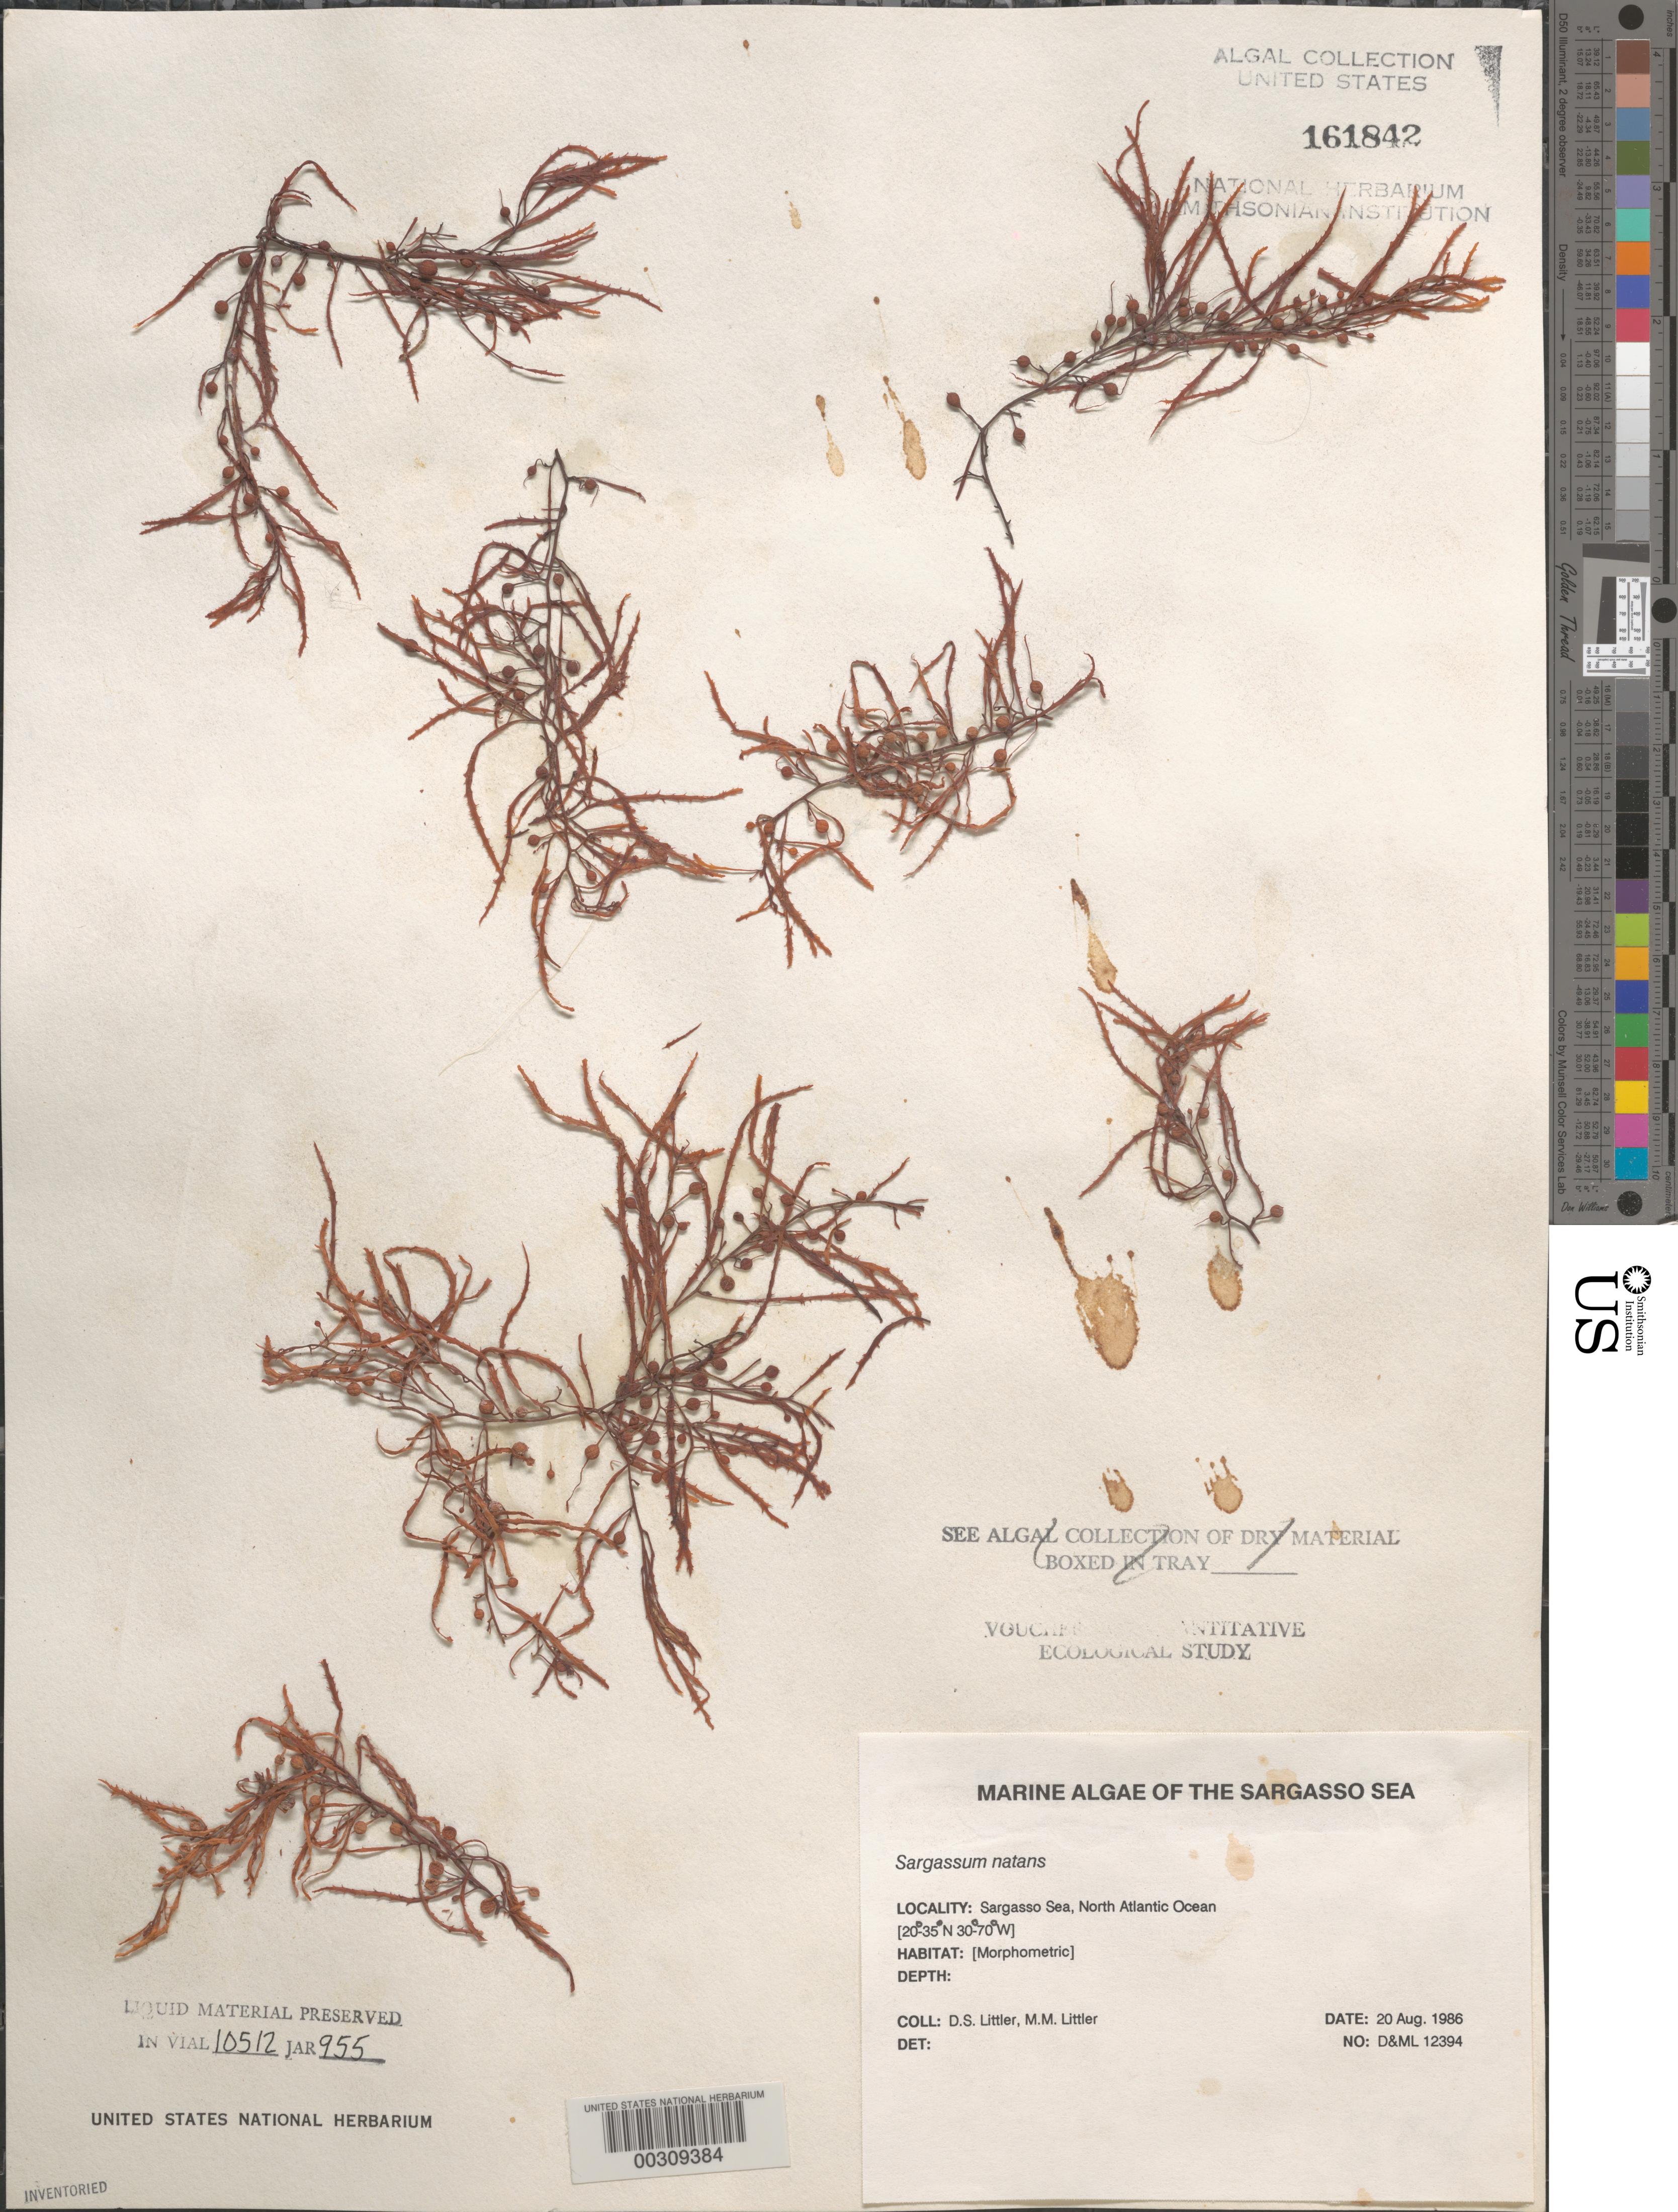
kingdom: Chromista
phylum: Ochrophyta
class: Phaeophyceae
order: Fucales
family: Sargassaceae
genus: Sargassum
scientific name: Sargassum natans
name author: (L.) Gaillon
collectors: D. S. Littler & M. M. Littler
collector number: D&ML 12394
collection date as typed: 20 Aug 1986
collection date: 1986-08-20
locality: Sargasso Sea, North Atlantic Ocean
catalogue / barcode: US 161842